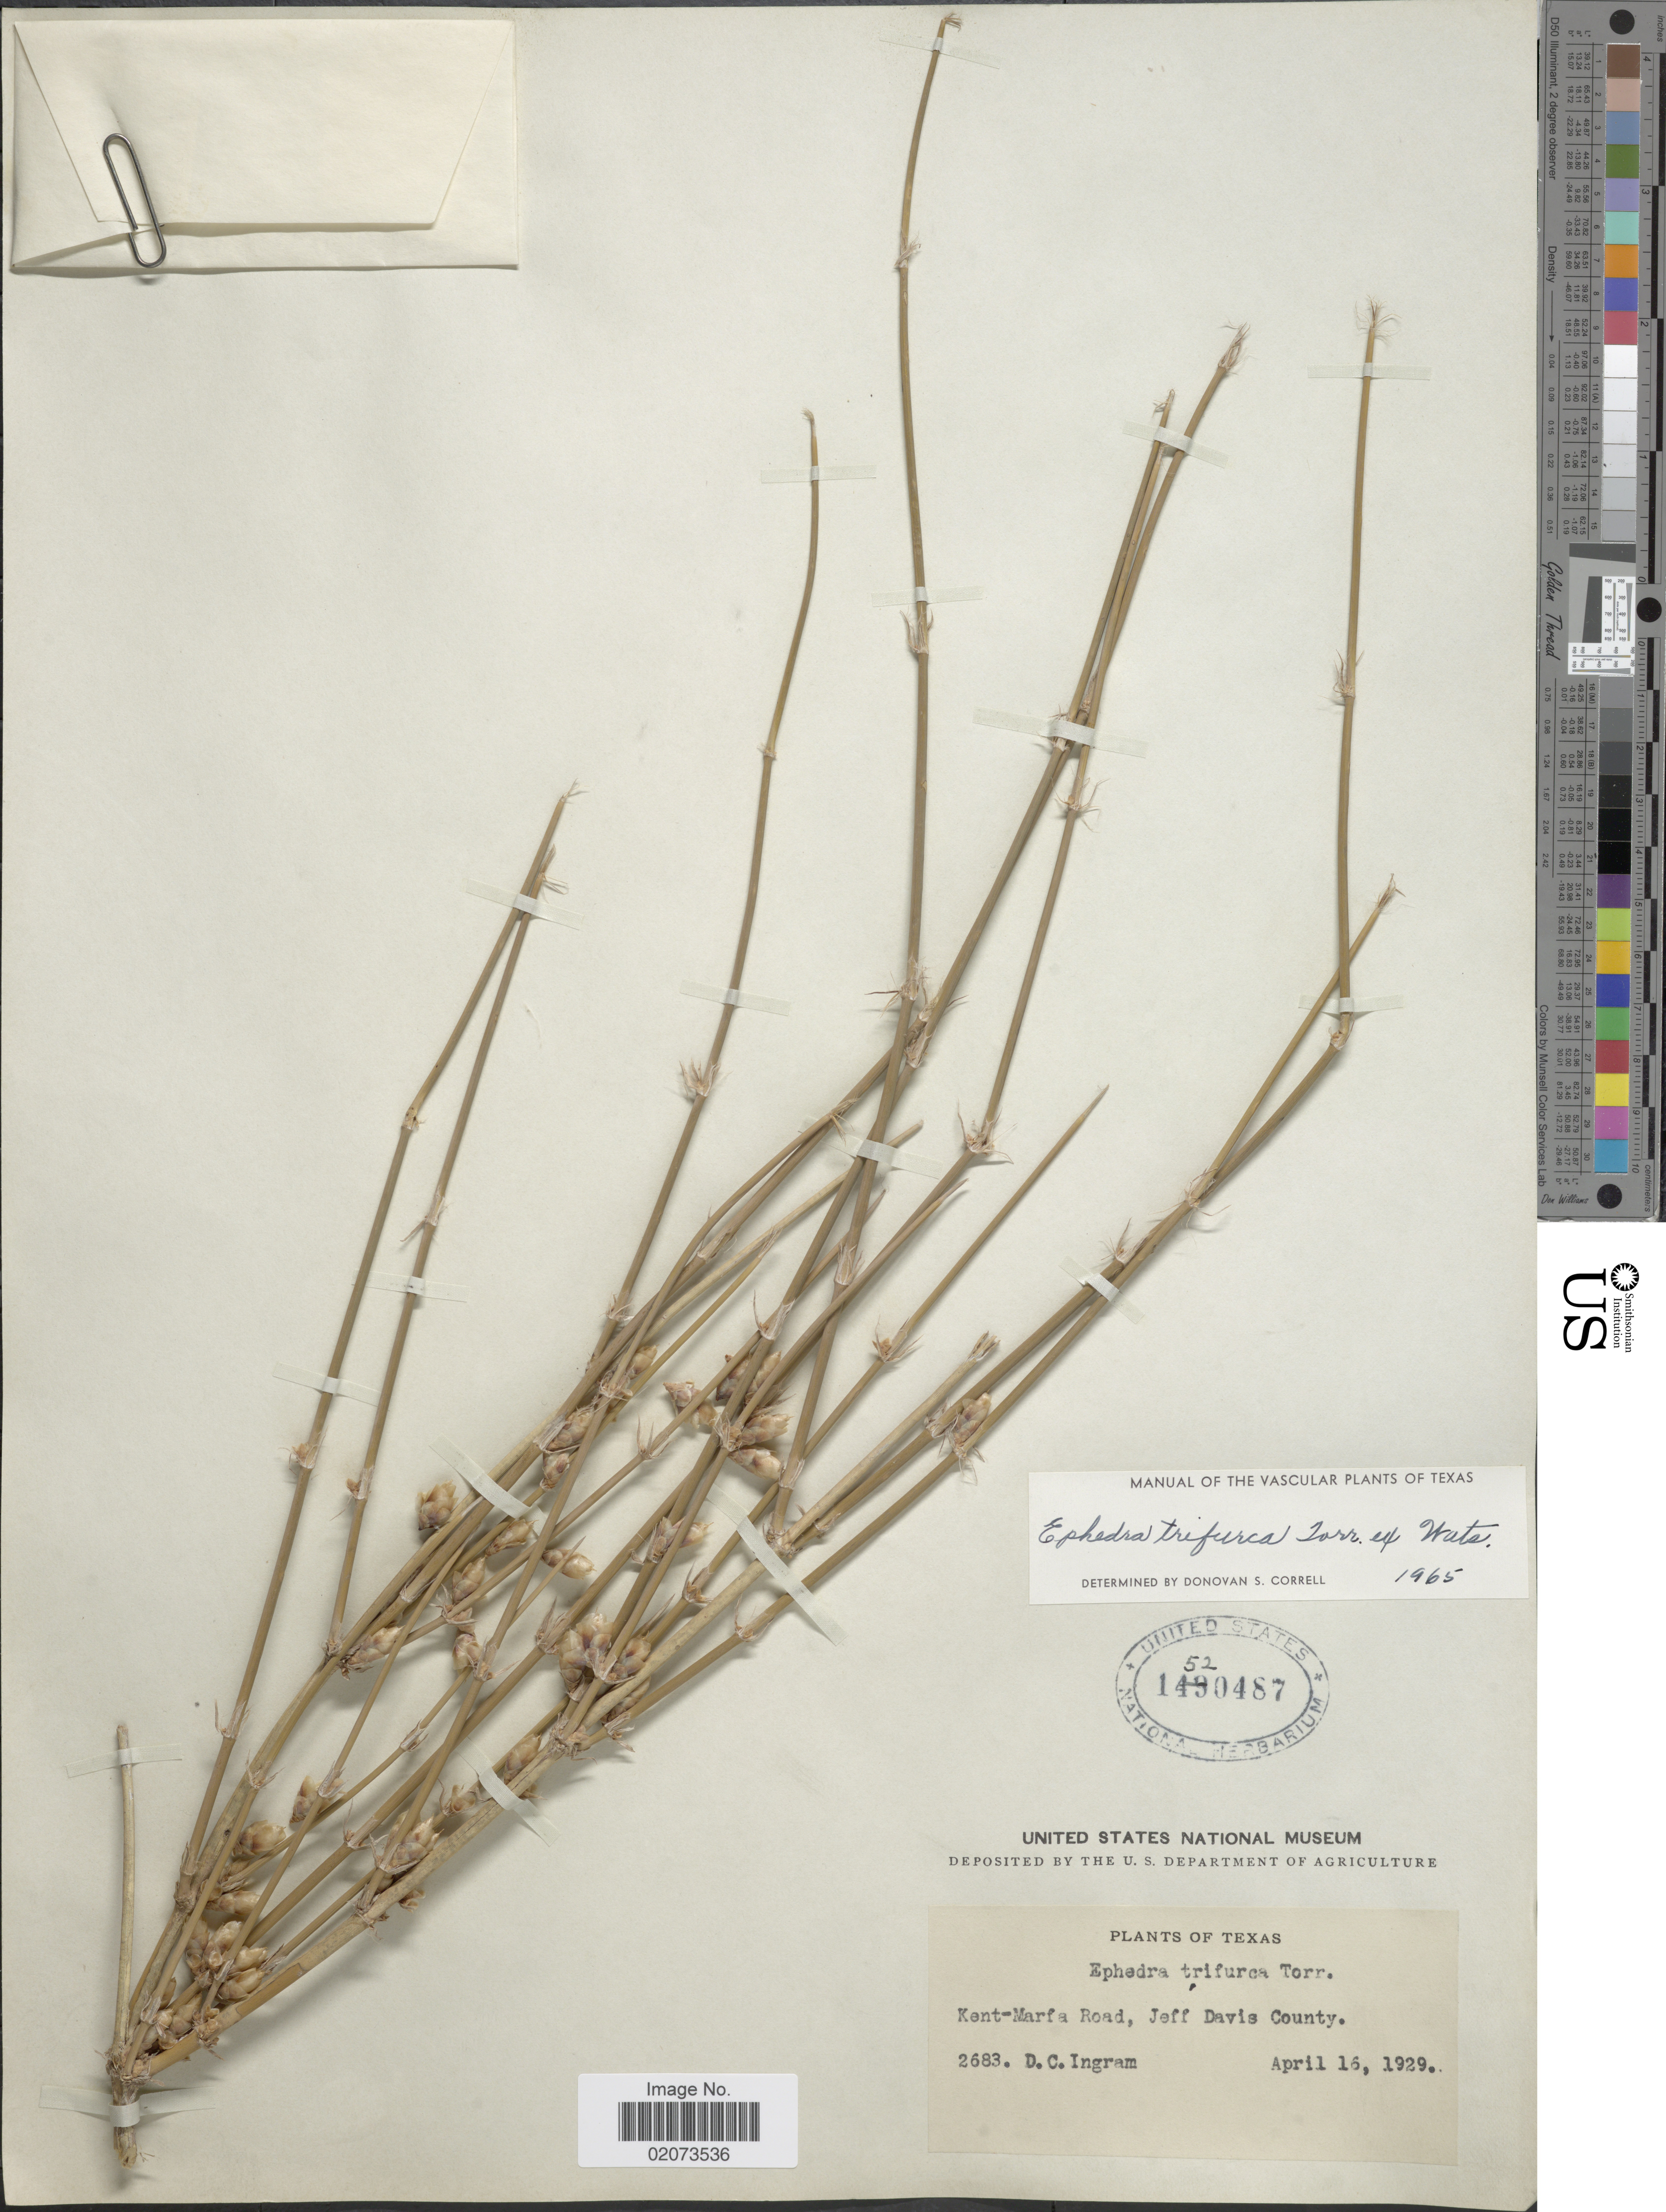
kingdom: Plantae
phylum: Tracheophyta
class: Gnetopsida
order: Ephedrales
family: Ephedraceae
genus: Ephedra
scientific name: Ephedra trifurca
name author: Torr. ex S. Watson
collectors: D. C. Ingram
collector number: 2683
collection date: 1929-04-16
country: United States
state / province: Texas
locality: Kent-Marfa Road, Jeff Davis County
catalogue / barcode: US 1520487